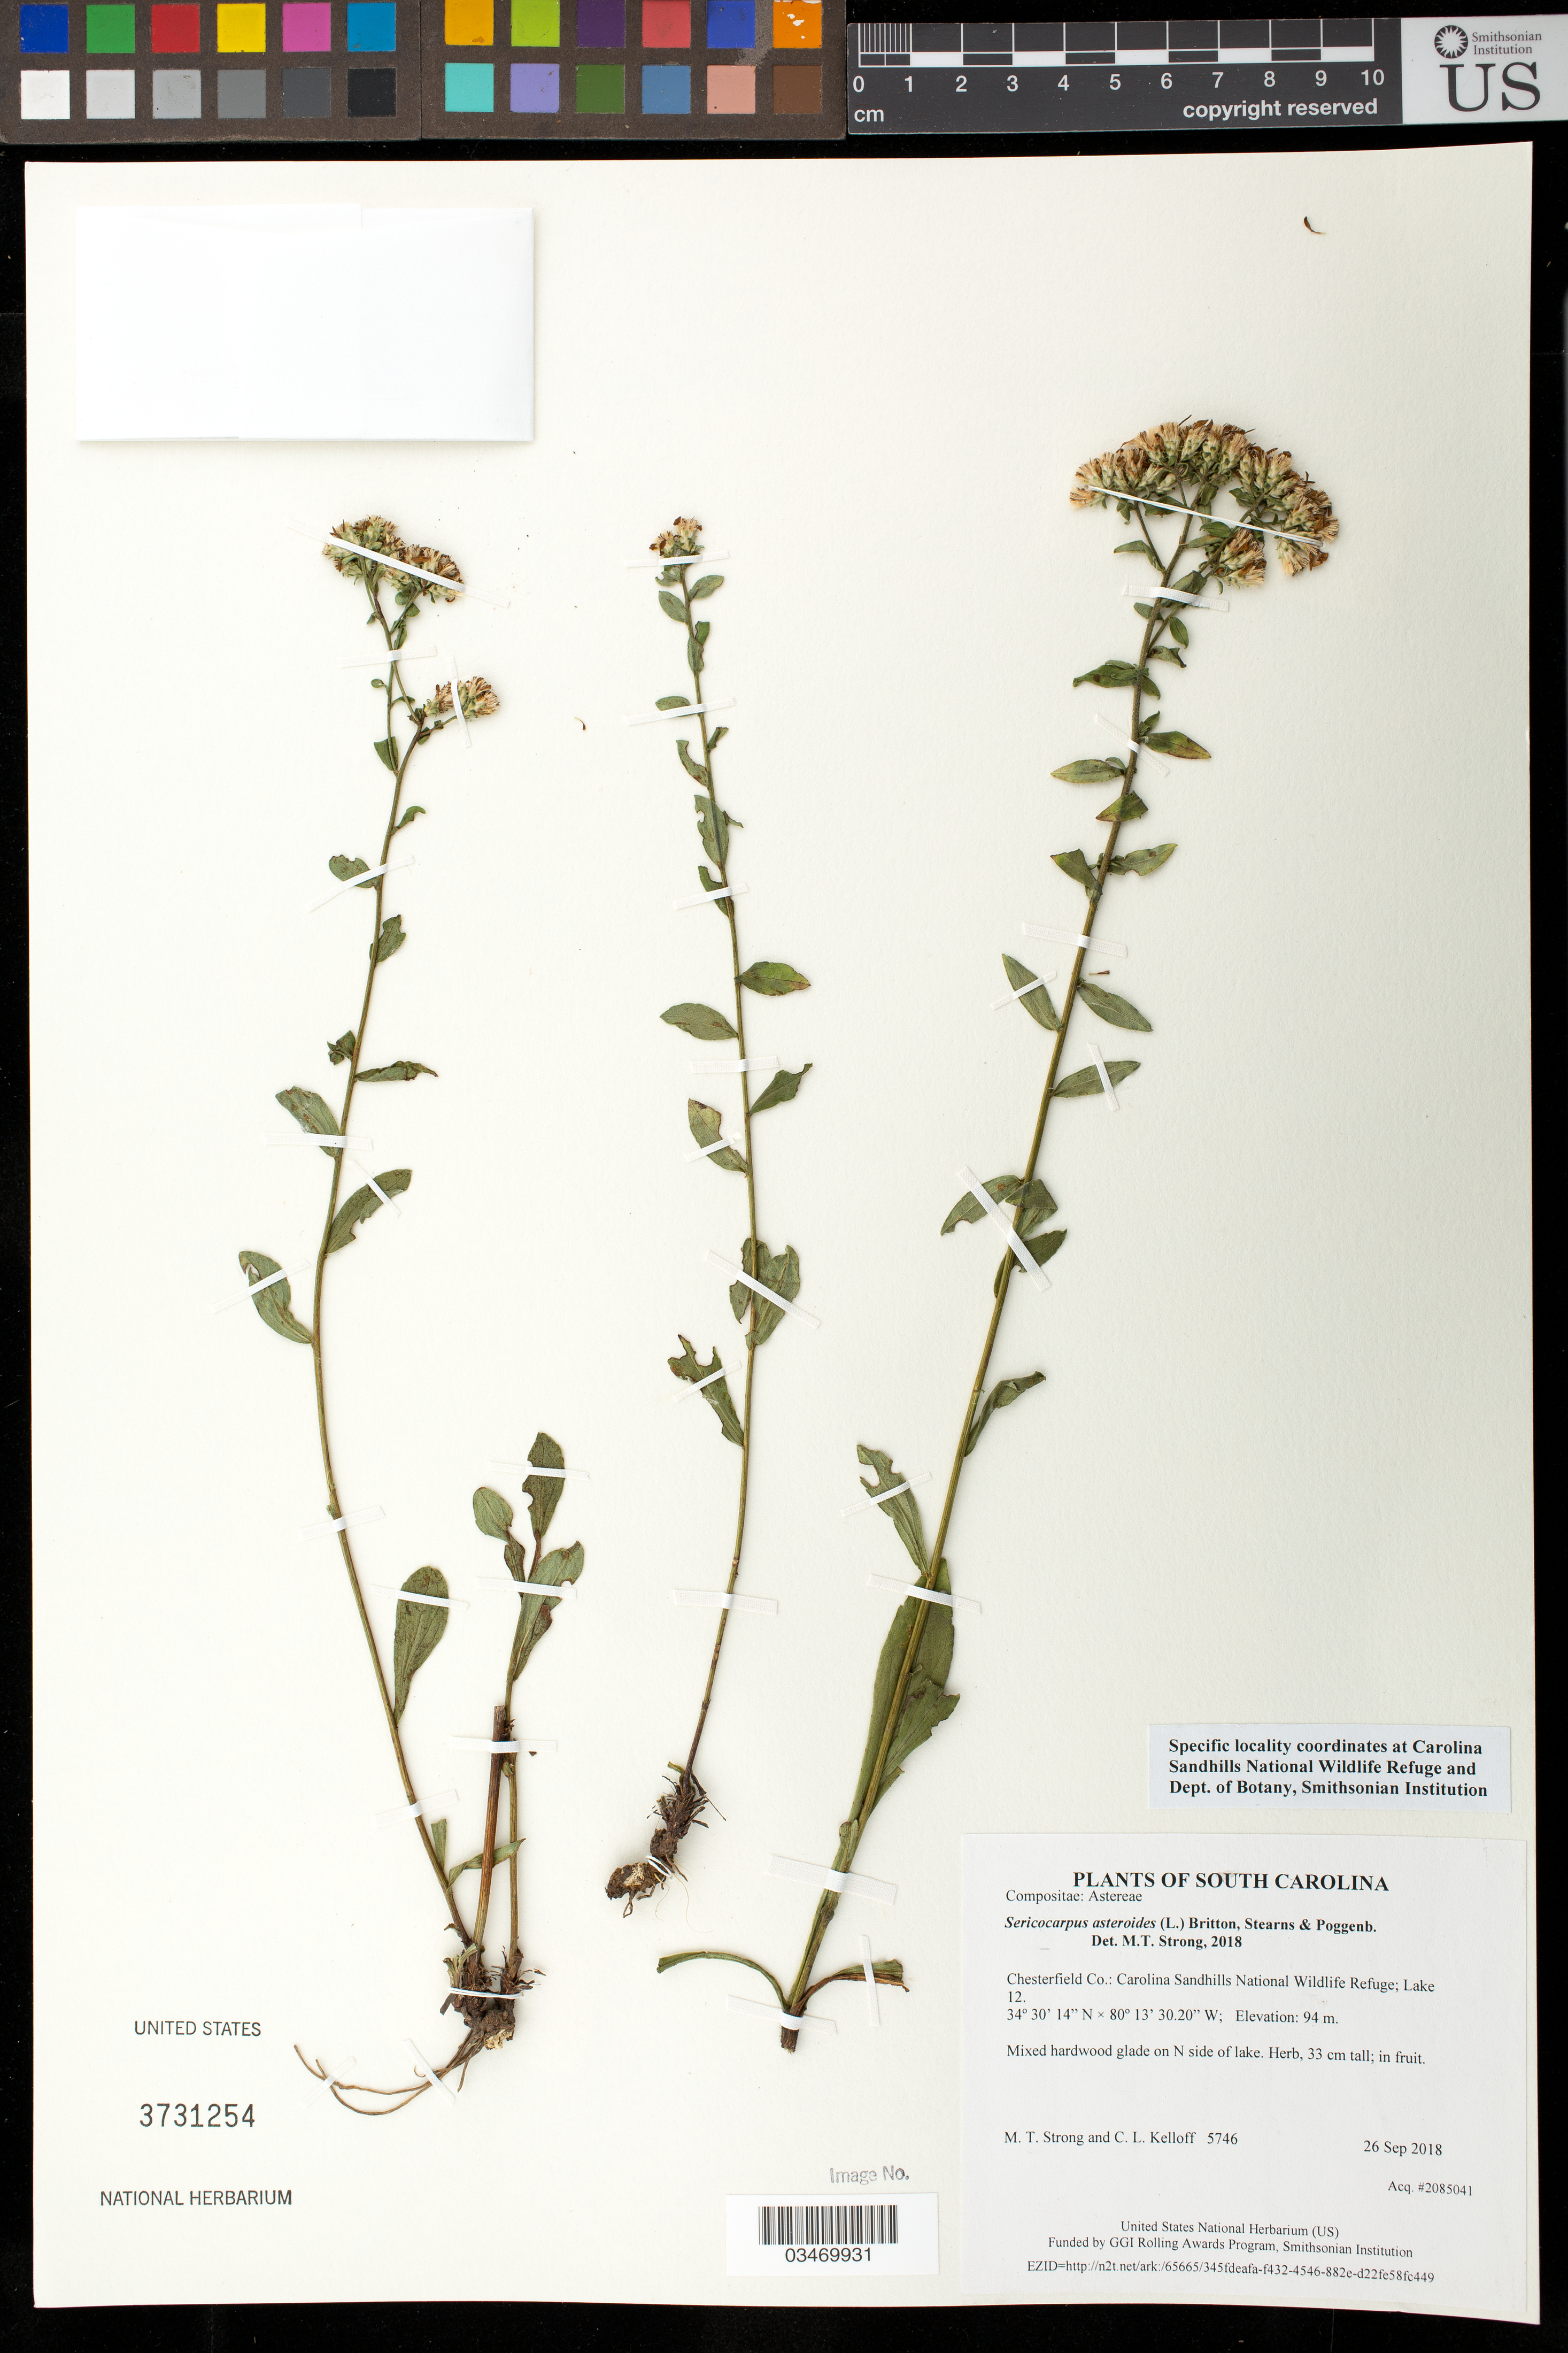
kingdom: Plantae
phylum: Tracheophyta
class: Magnoliopsida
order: Asterales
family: Asteraceae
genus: Sericocarpus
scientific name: Sericocarpus asteroides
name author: (L.) Britton, Stearns & Poggenb.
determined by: Strong, M. T., (US), Smithsonian Institution - National Museum of Natural History (UNITED STATES)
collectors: M. T. Strong & C. L. Kelloff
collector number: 5746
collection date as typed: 26 Sep 2018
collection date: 2018-09-26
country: United States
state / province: South Carolina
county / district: Chesterfield Co.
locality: Carolina Sandhills National Wildlife Refuge; Lake 12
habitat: Mixed hardwood glade on N side of lake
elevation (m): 94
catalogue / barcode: US 3731254